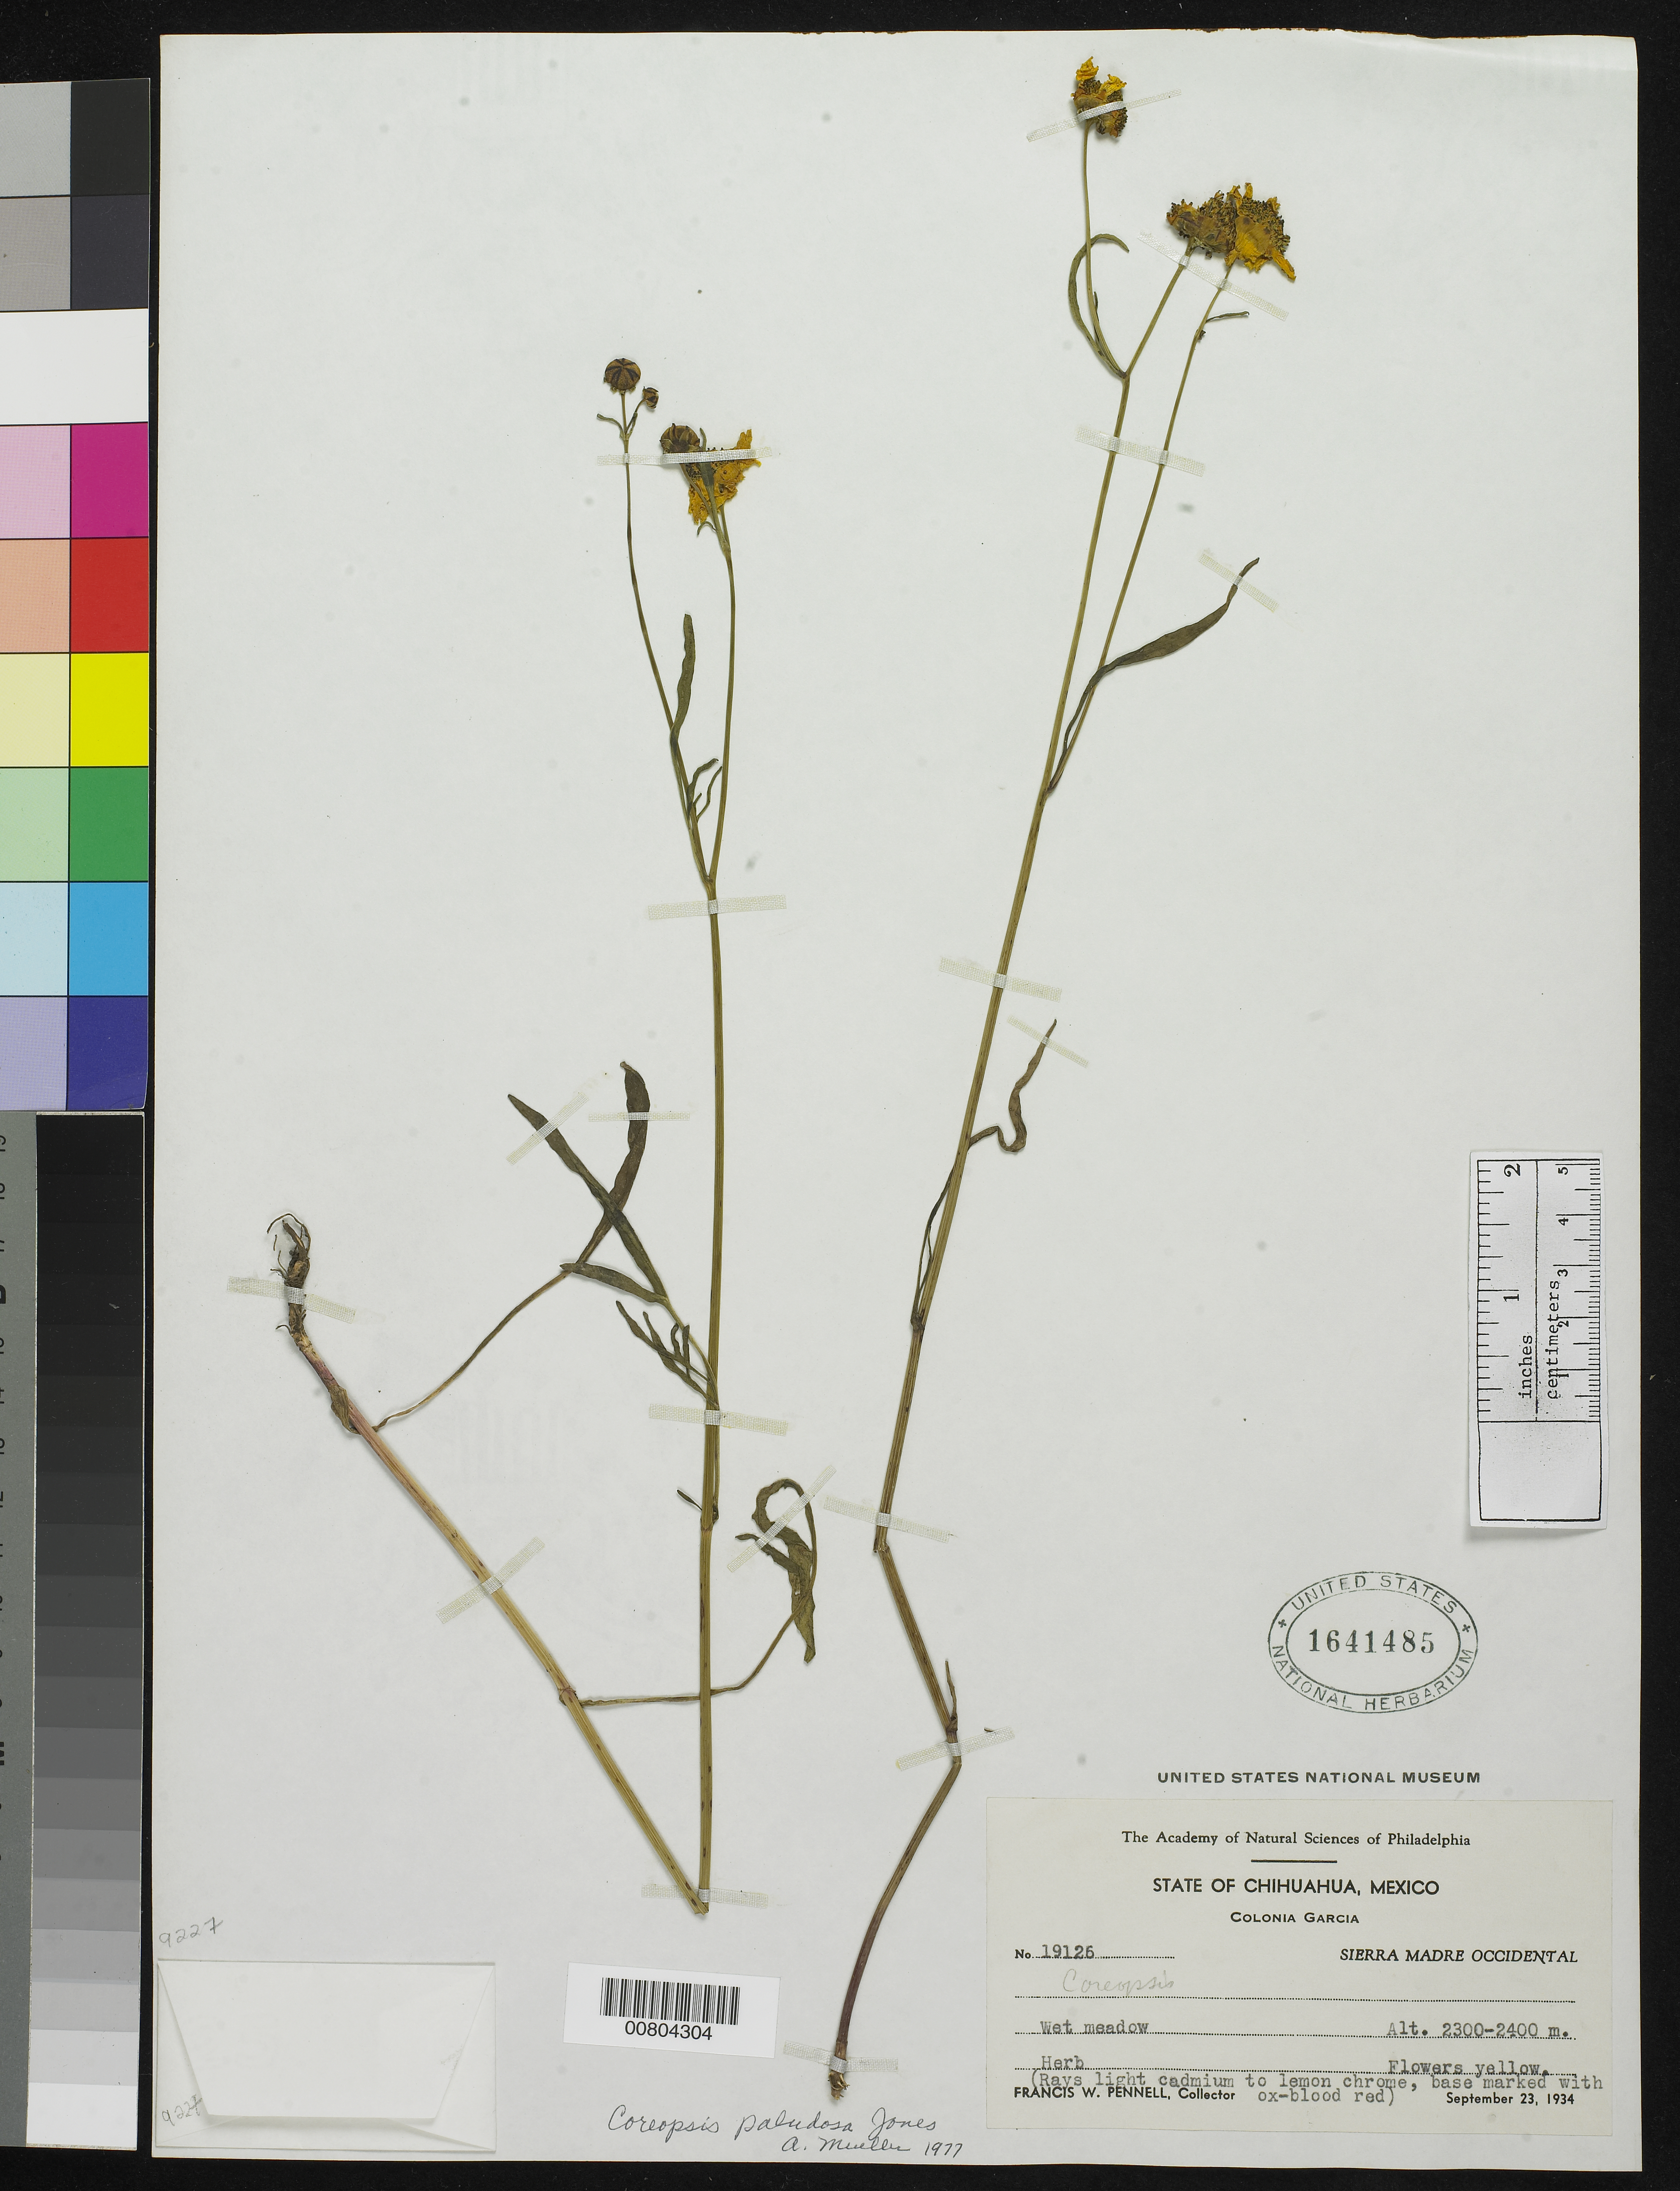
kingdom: Plantae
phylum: Tracheophyta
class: Magnoliopsida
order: Asterales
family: Asteraceae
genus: Coreopsis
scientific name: Coreopsis paludosa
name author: M.E. Jones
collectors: F. W. Pennell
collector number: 19126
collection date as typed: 23 Sep 1934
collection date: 1934-09-23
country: Mexico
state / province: Chihuahua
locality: Colonia García, Sierra Madre Occidental, State of Chihuahua.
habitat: Wet meadow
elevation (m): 2400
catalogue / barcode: US 1641485